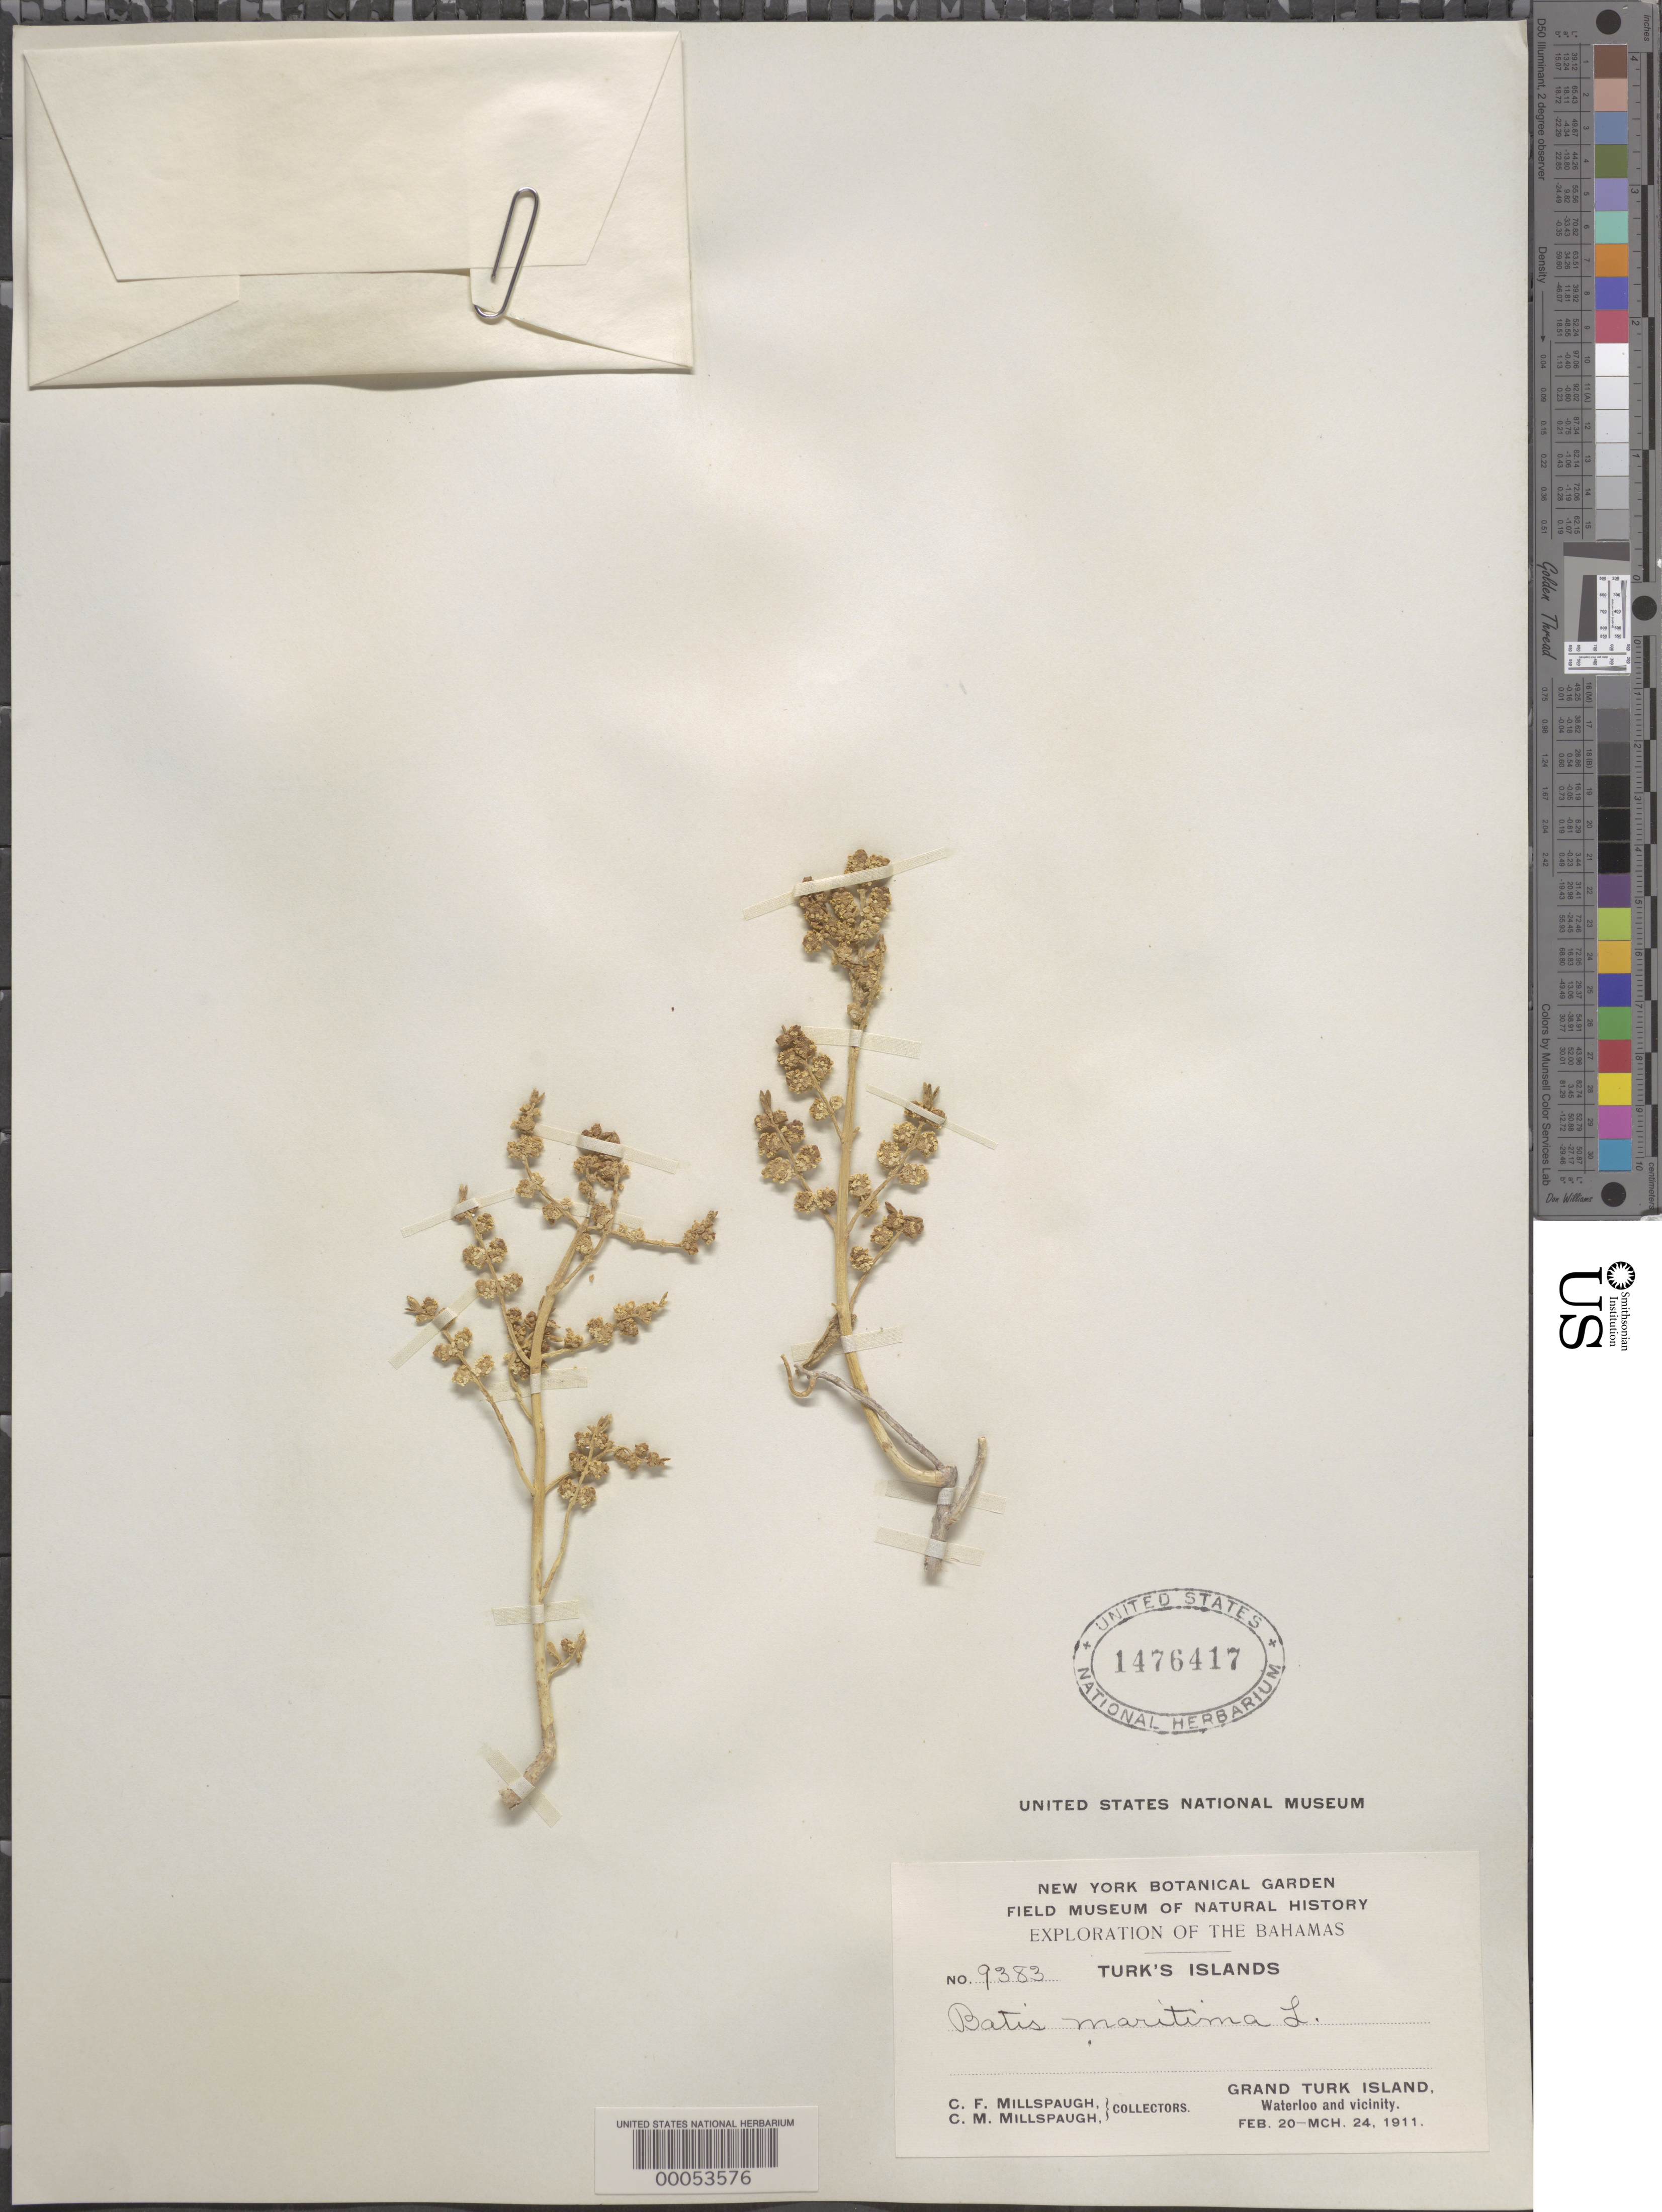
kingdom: Plantae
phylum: Tracheophyta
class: Magnoliopsida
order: Brassicales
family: Bataceae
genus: Batis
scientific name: Batis maritima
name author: L.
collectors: C. F. Millspaugh & C. Millspaugh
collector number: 9383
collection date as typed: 20 Feb 1911 to 24 Mar 1911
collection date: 1911-02-20/1911-03-24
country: Turks and Caicos Islands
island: Grand Turk Island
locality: Waterloo and vicinity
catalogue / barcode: US 1476417